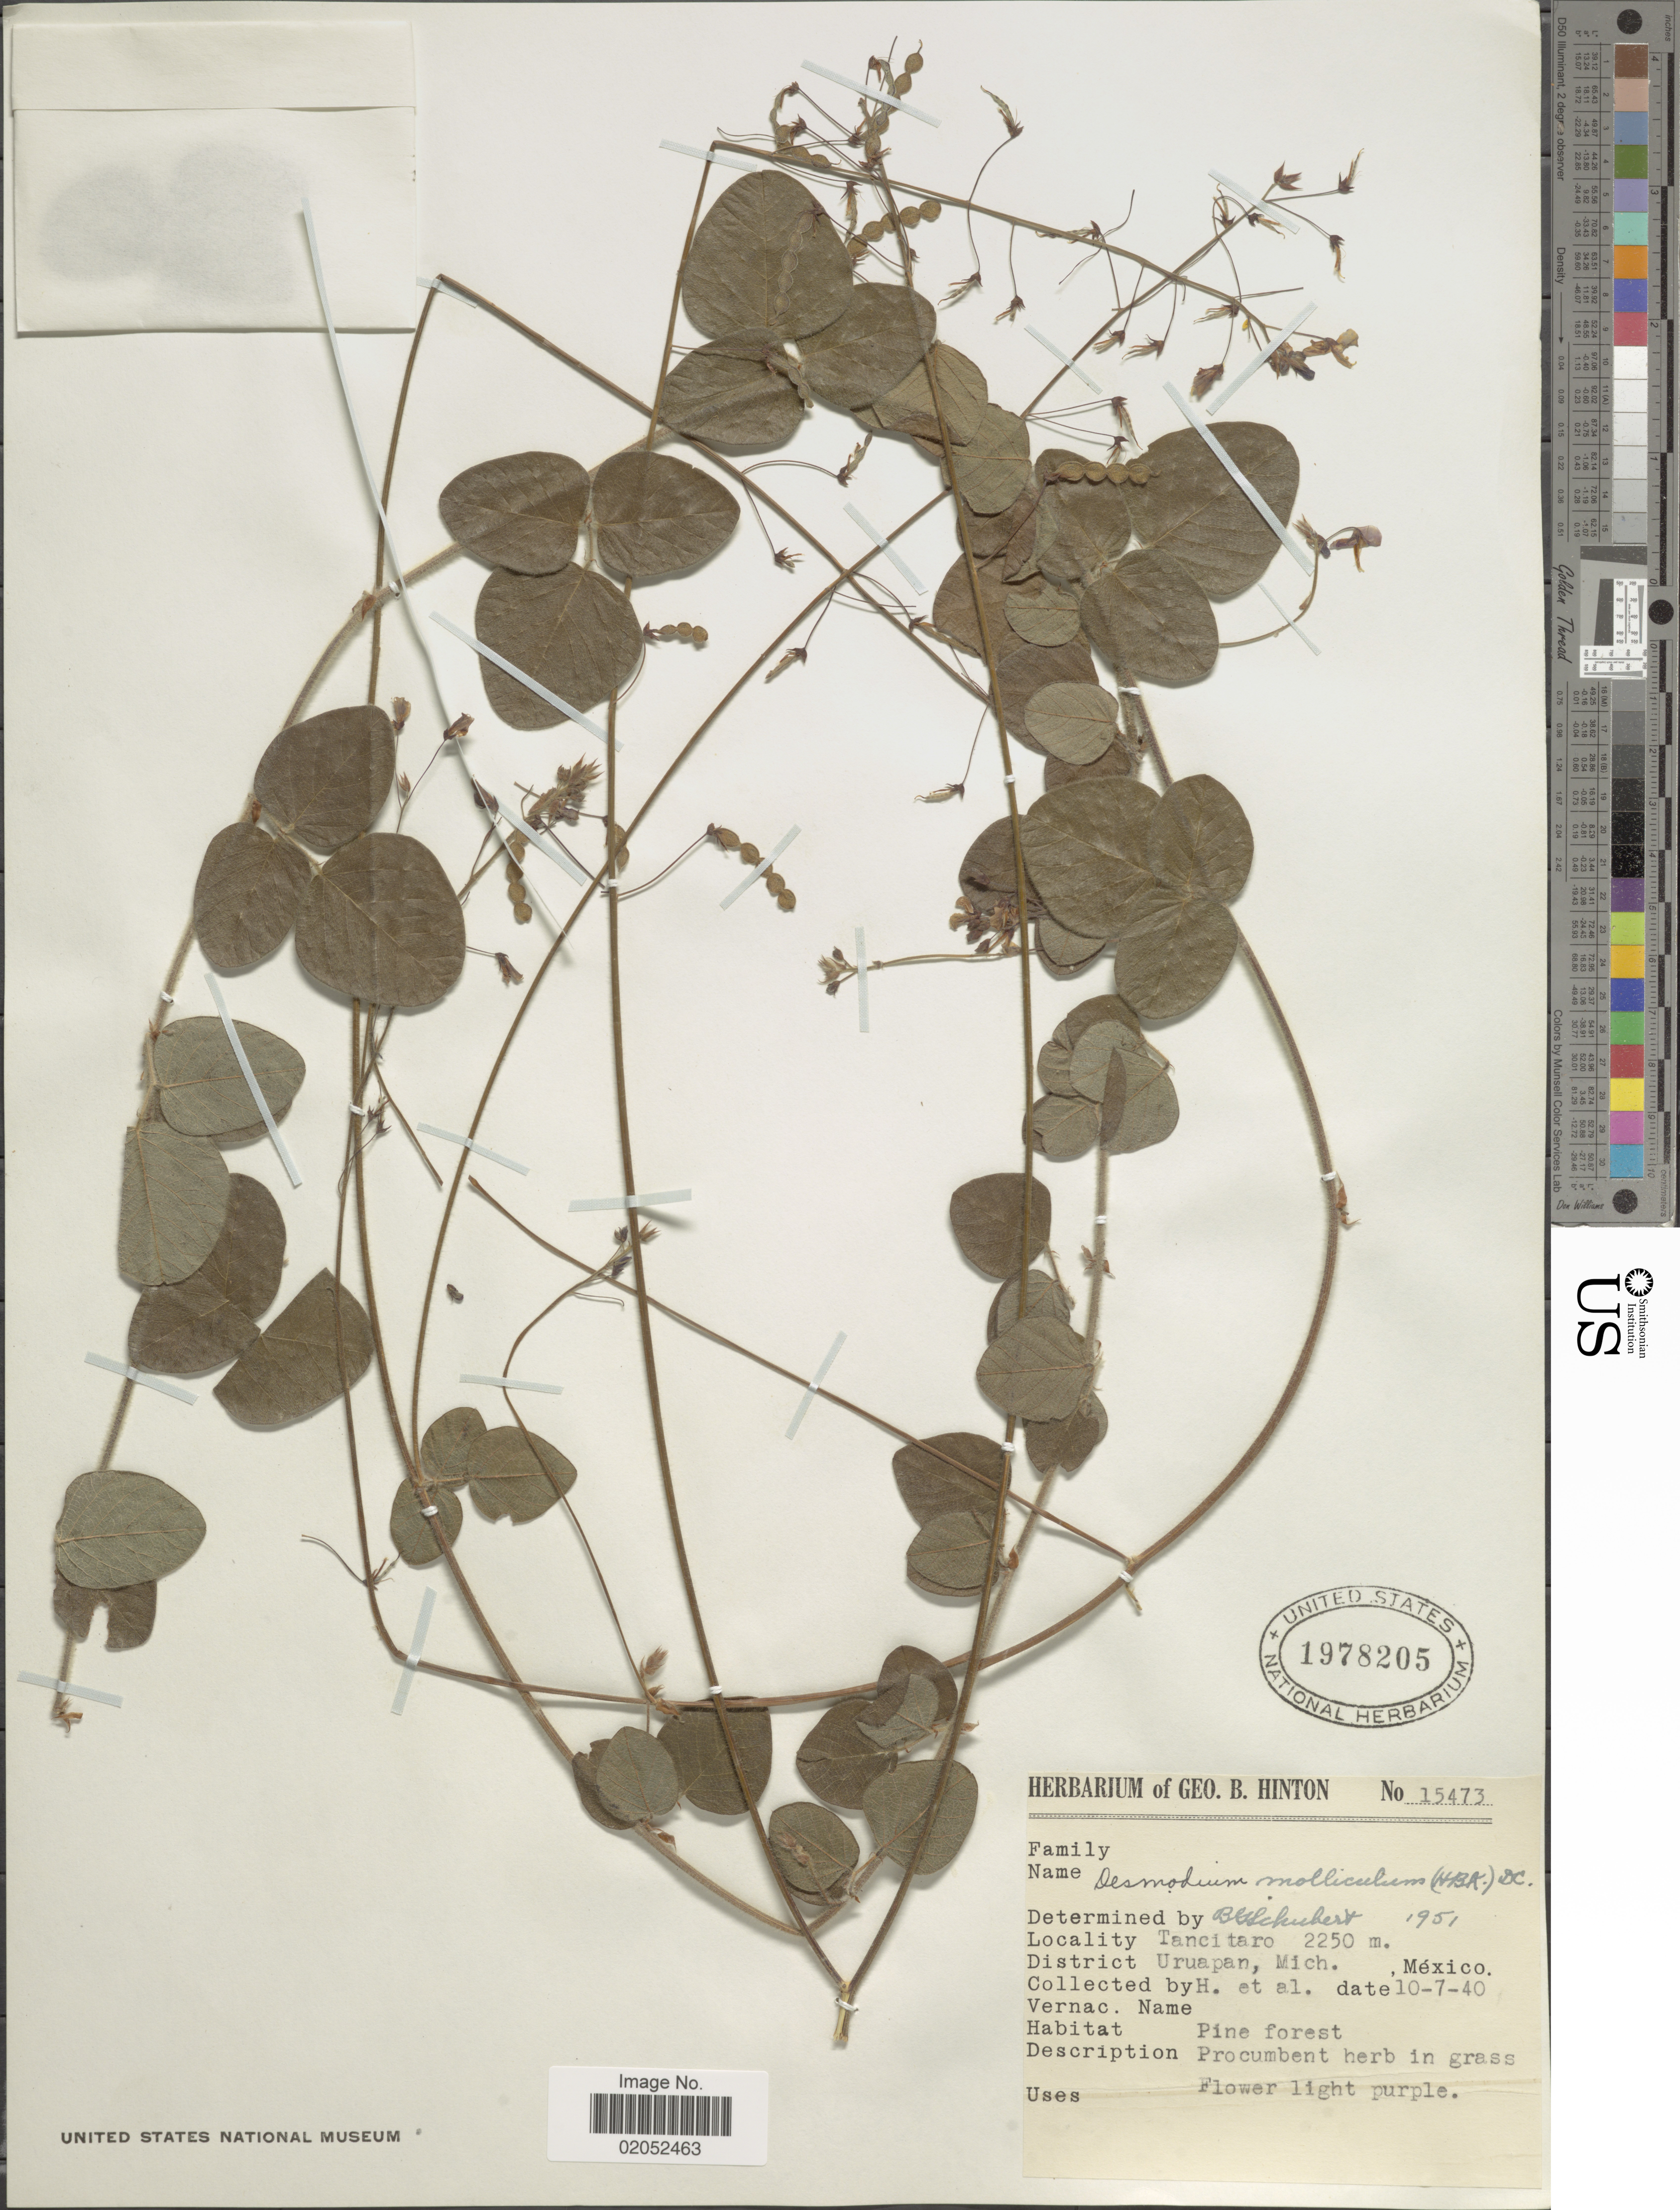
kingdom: Plantae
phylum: Tracheophyta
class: Magnoliopsida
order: Fabales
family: Fabaceae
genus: Desmodium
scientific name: Desmodium molliculum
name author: (Kunth) DC.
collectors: G. B. Hinton & et al.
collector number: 15473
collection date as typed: Transcribed d/m/y: 7/10/40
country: Mexico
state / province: Michoacán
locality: Uruapan, Mich. Mexico. Tancitaro.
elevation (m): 2250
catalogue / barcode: US 1978205